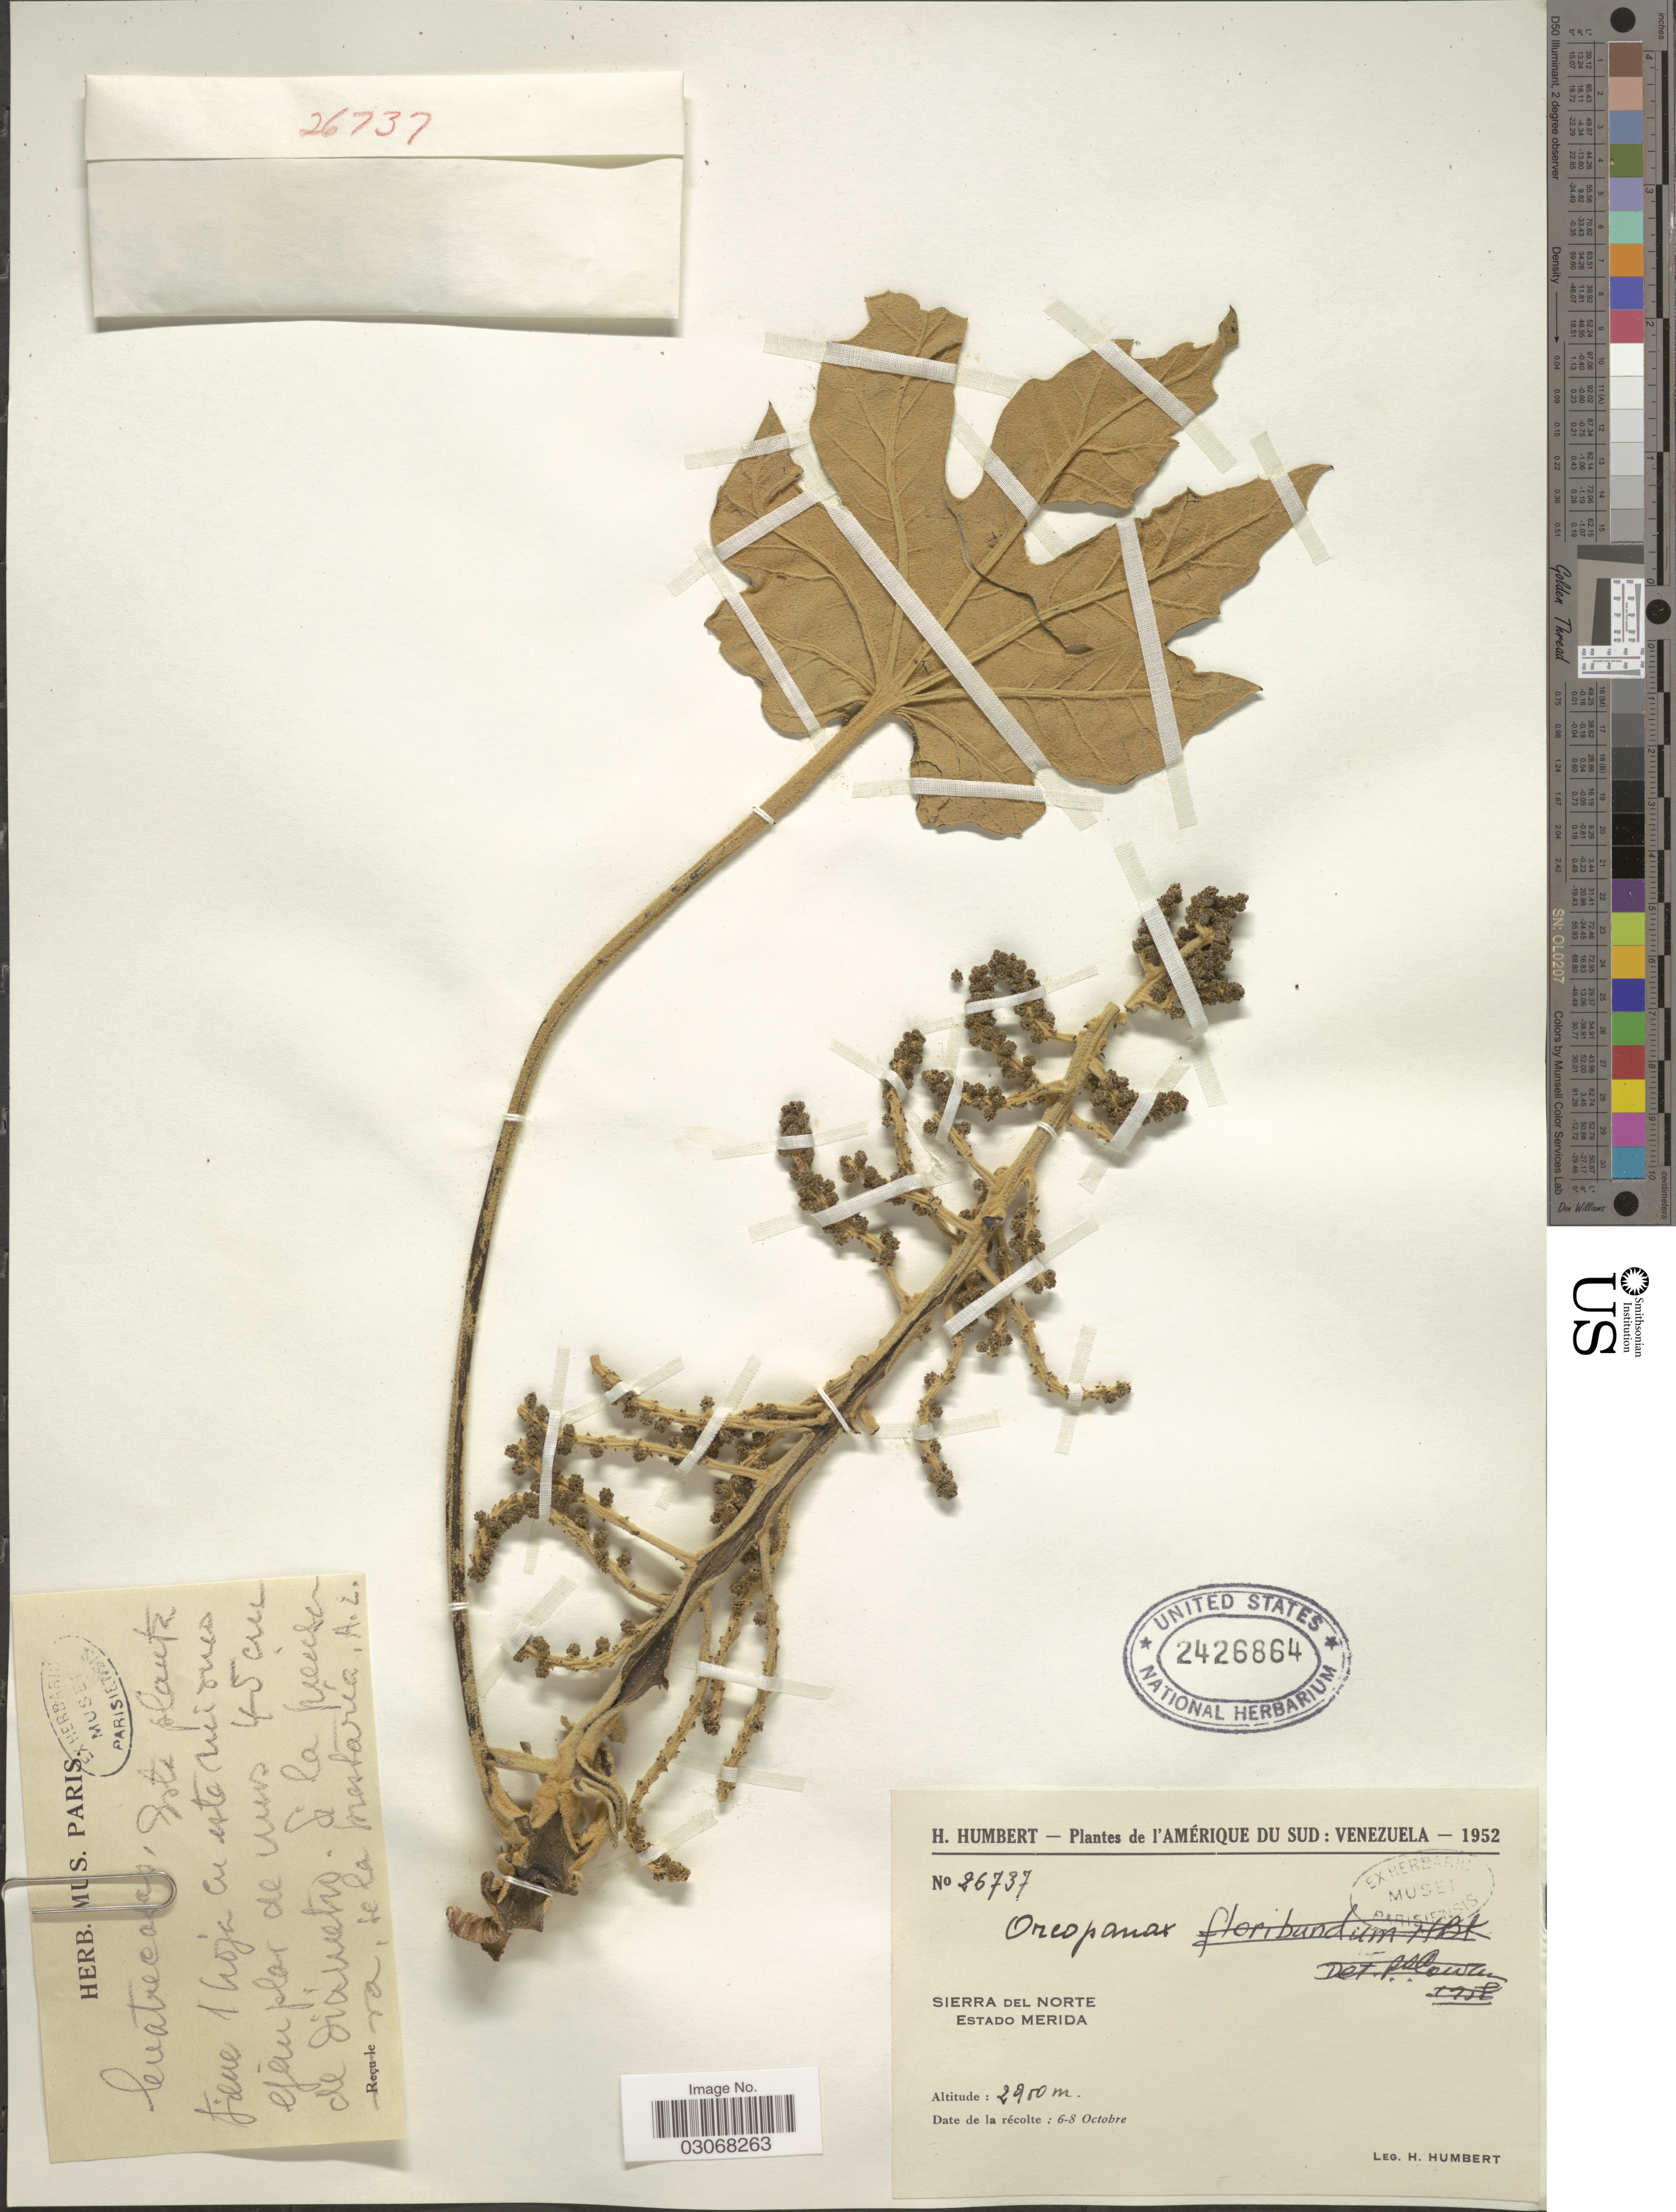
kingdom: Plantae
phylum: Tracheophyta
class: Magnoliopsida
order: Apiales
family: Araliaceae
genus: Oreopanax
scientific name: Oreopanax sp.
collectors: H. Humbert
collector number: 26737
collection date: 1952-10-06/1952-10-08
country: Venezuela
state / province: Mérida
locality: Sierra del Norte.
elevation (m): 2950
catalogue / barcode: US 2426864